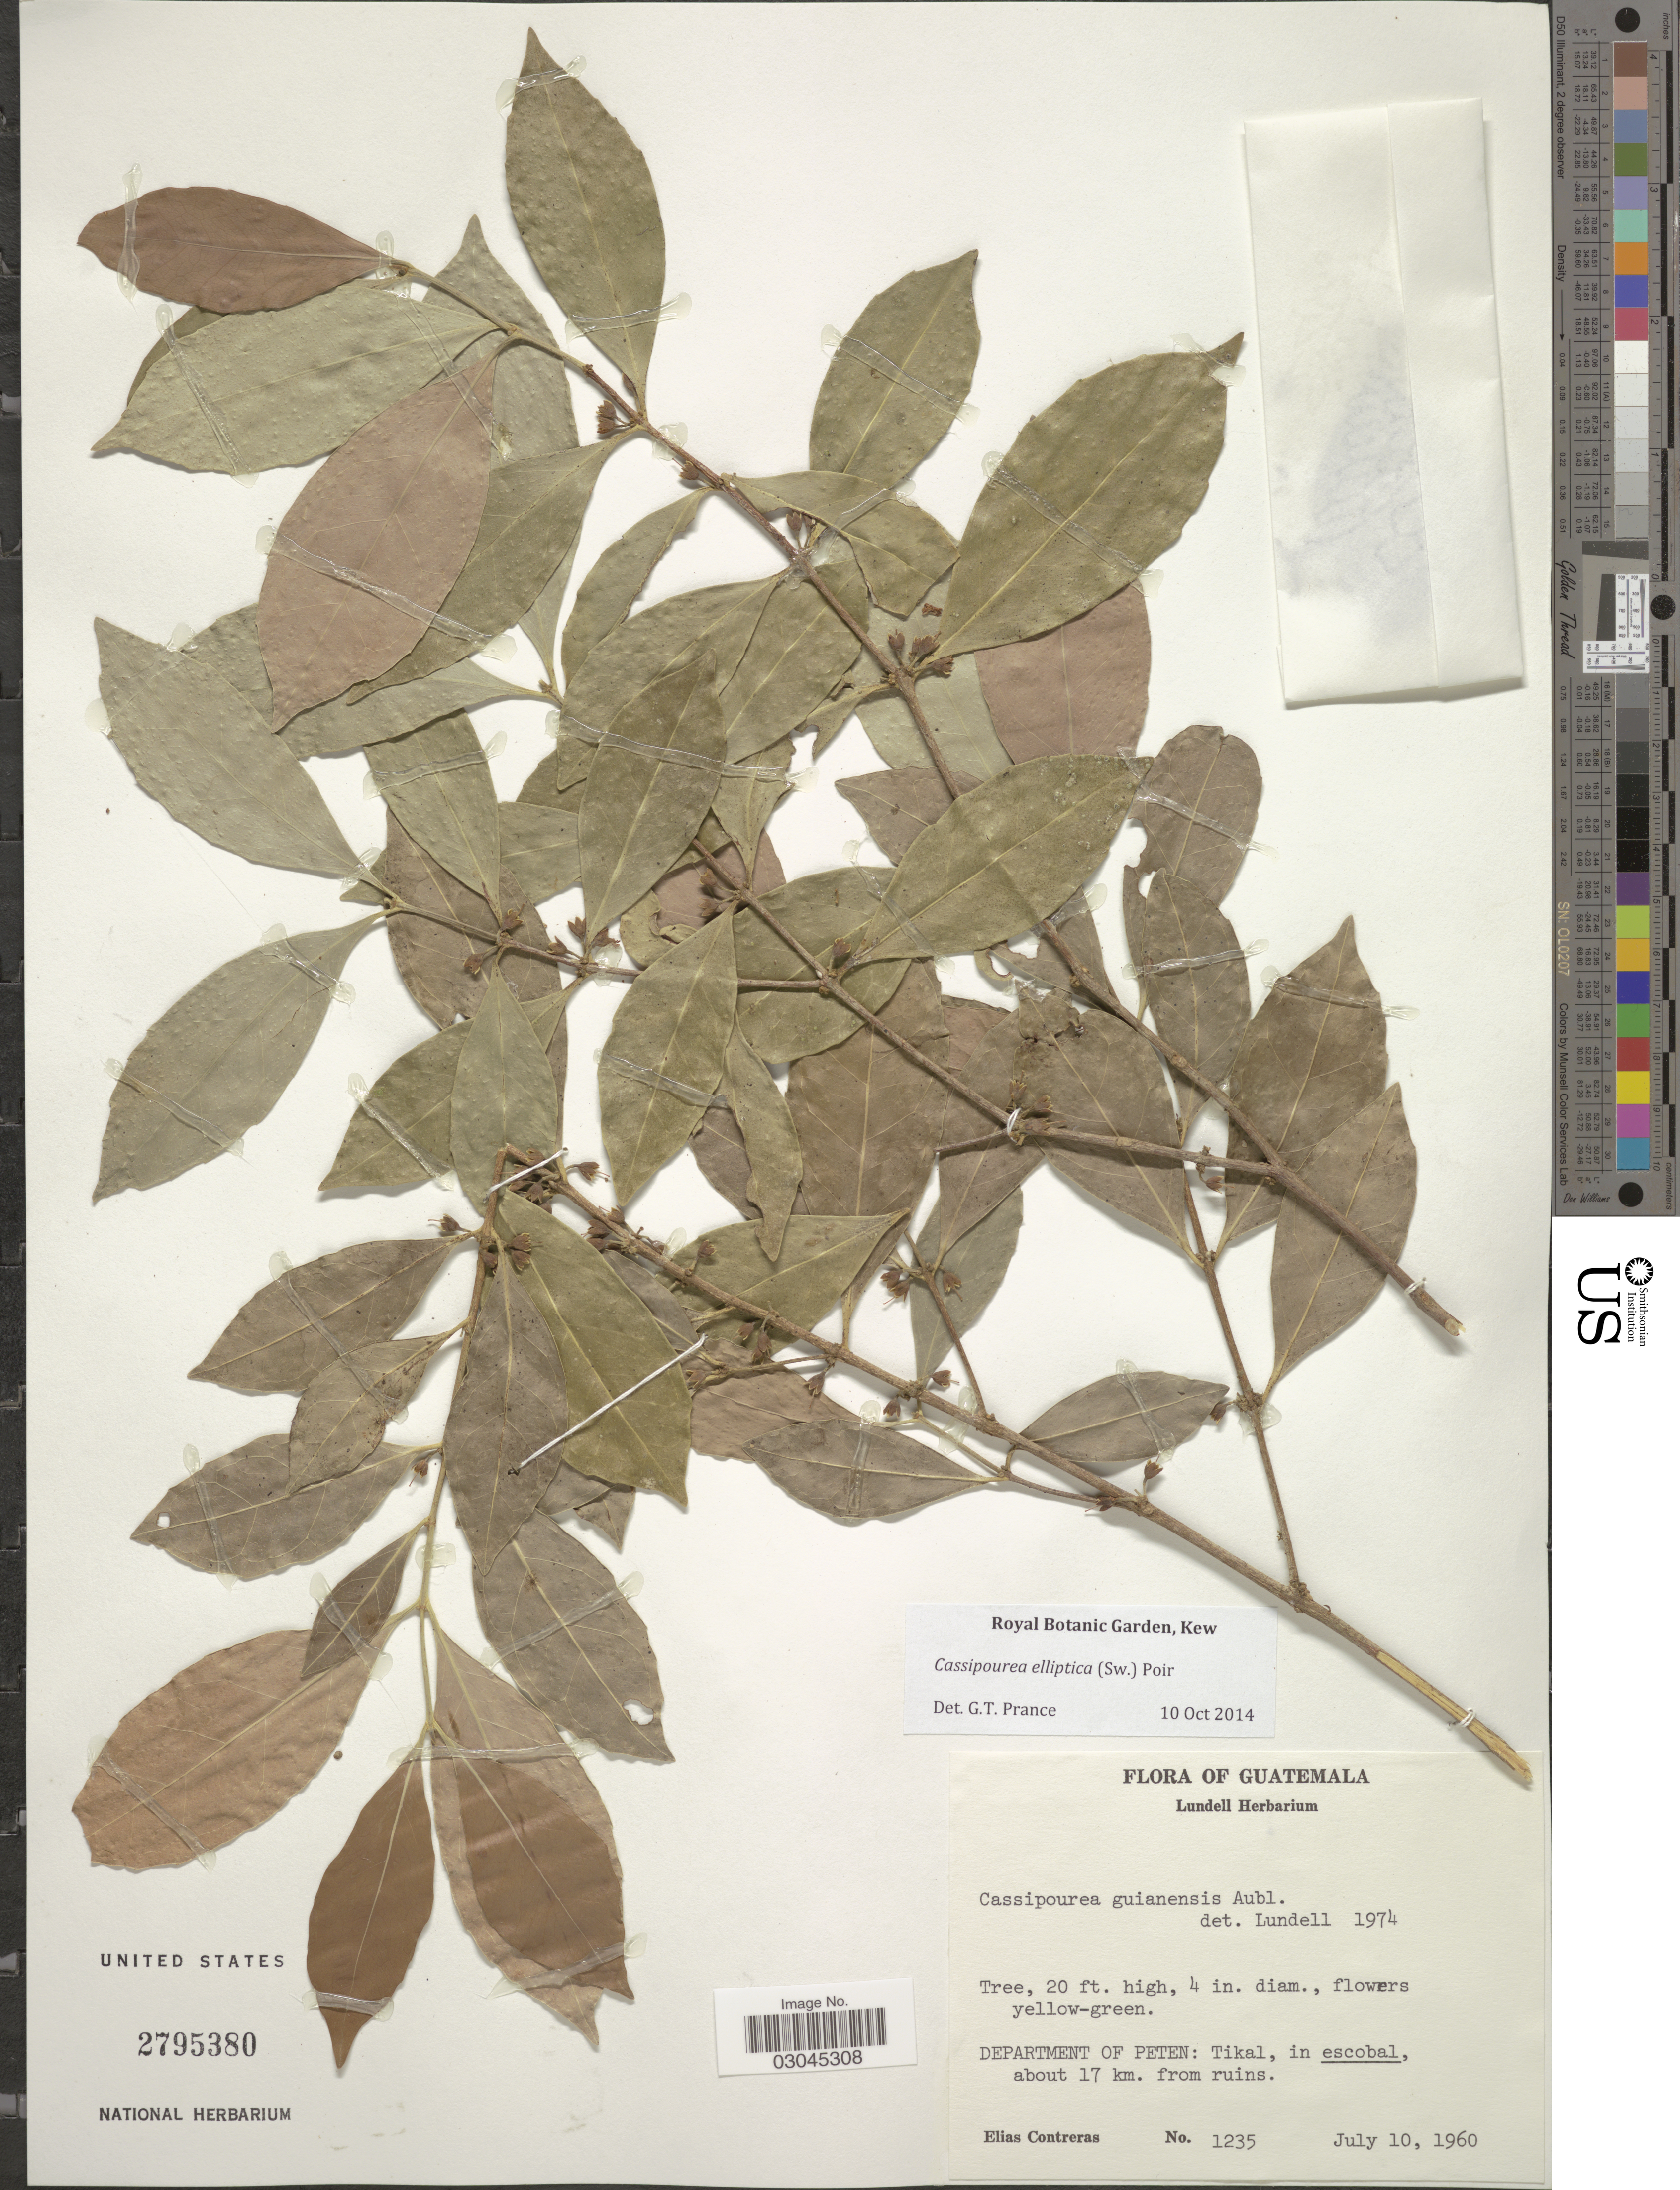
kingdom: Plantae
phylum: Tracheophyta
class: Magnoliopsida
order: Malpighiales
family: Rhizophoraceae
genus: Cassipourea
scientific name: Cassipourea elliptica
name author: (Sw.) Poir.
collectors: E. Contreras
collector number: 1235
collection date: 1960-07-10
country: Guatemala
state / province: El Petén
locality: Department of Peten: Tikal, in escobal, about 17 km. from ruins.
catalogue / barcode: US 2795380